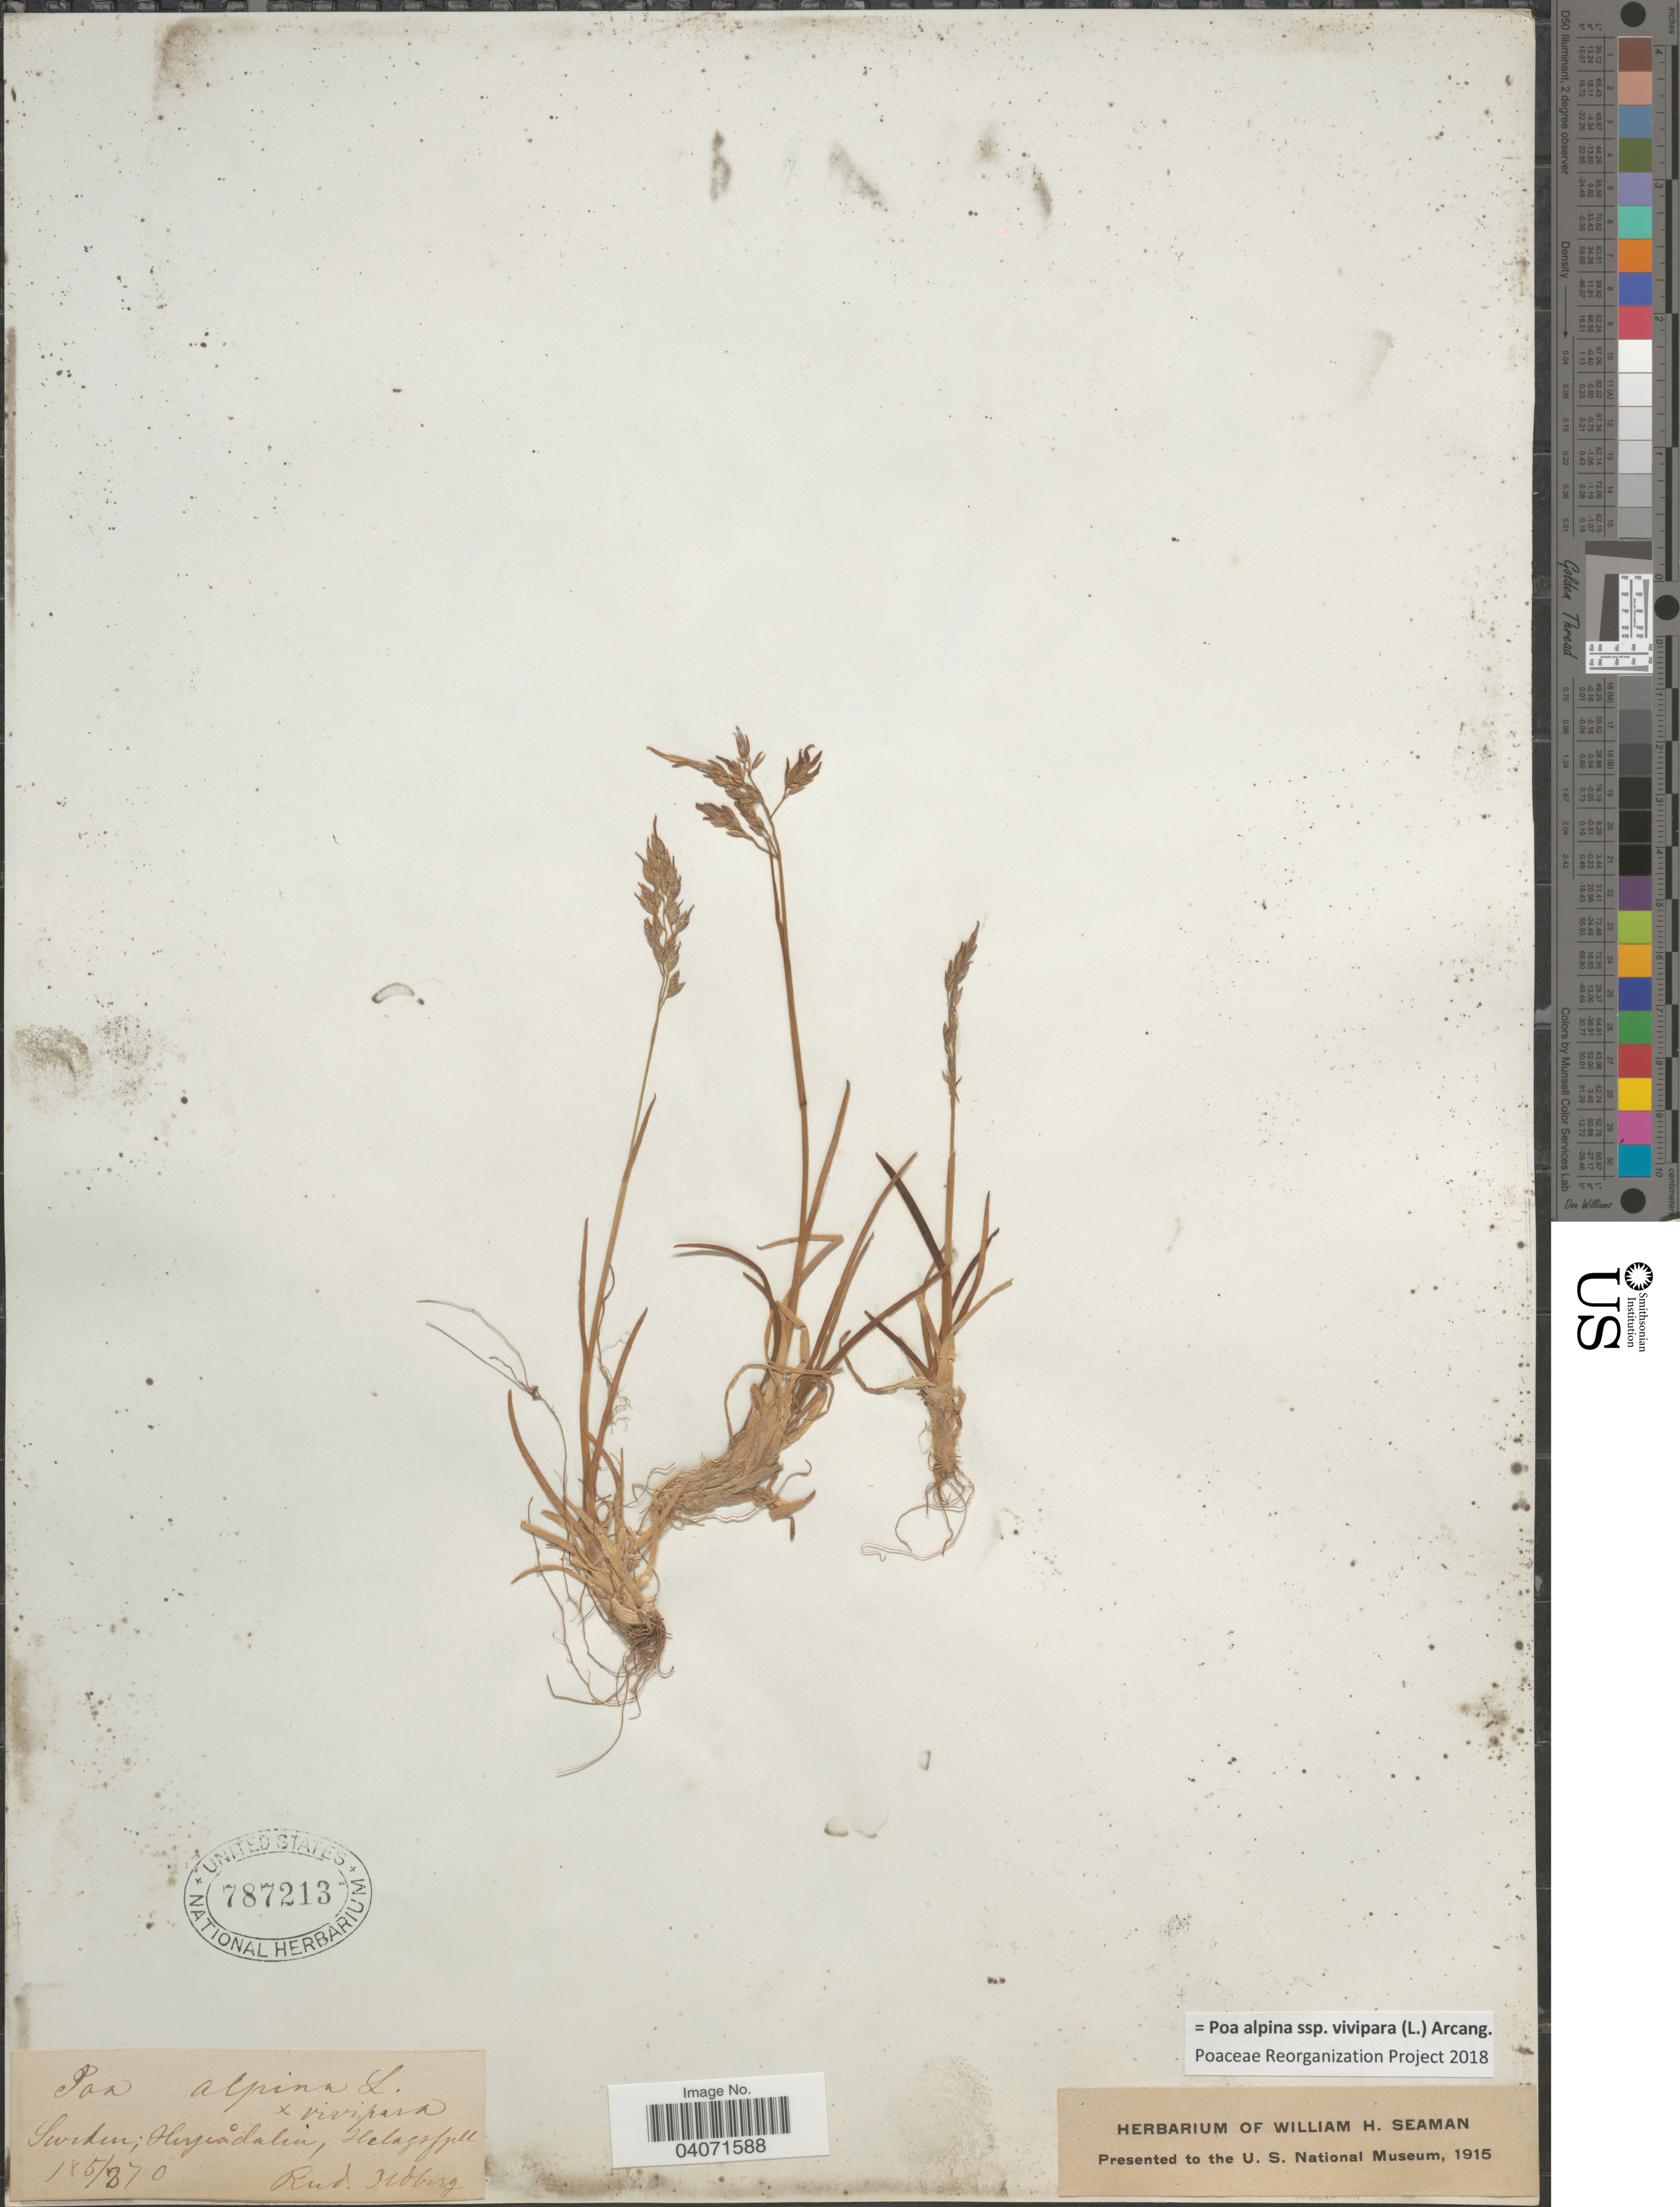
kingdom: Plantae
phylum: Tracheophyta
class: Liliopsida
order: Poales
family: Poaceae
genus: Poa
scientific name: Poa alpina subsp. vivipara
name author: (L.) Arcang.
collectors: R. Oldberg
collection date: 1870-08-05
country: Sweden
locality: Herjådalen, Helagsfyll.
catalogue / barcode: US 787213